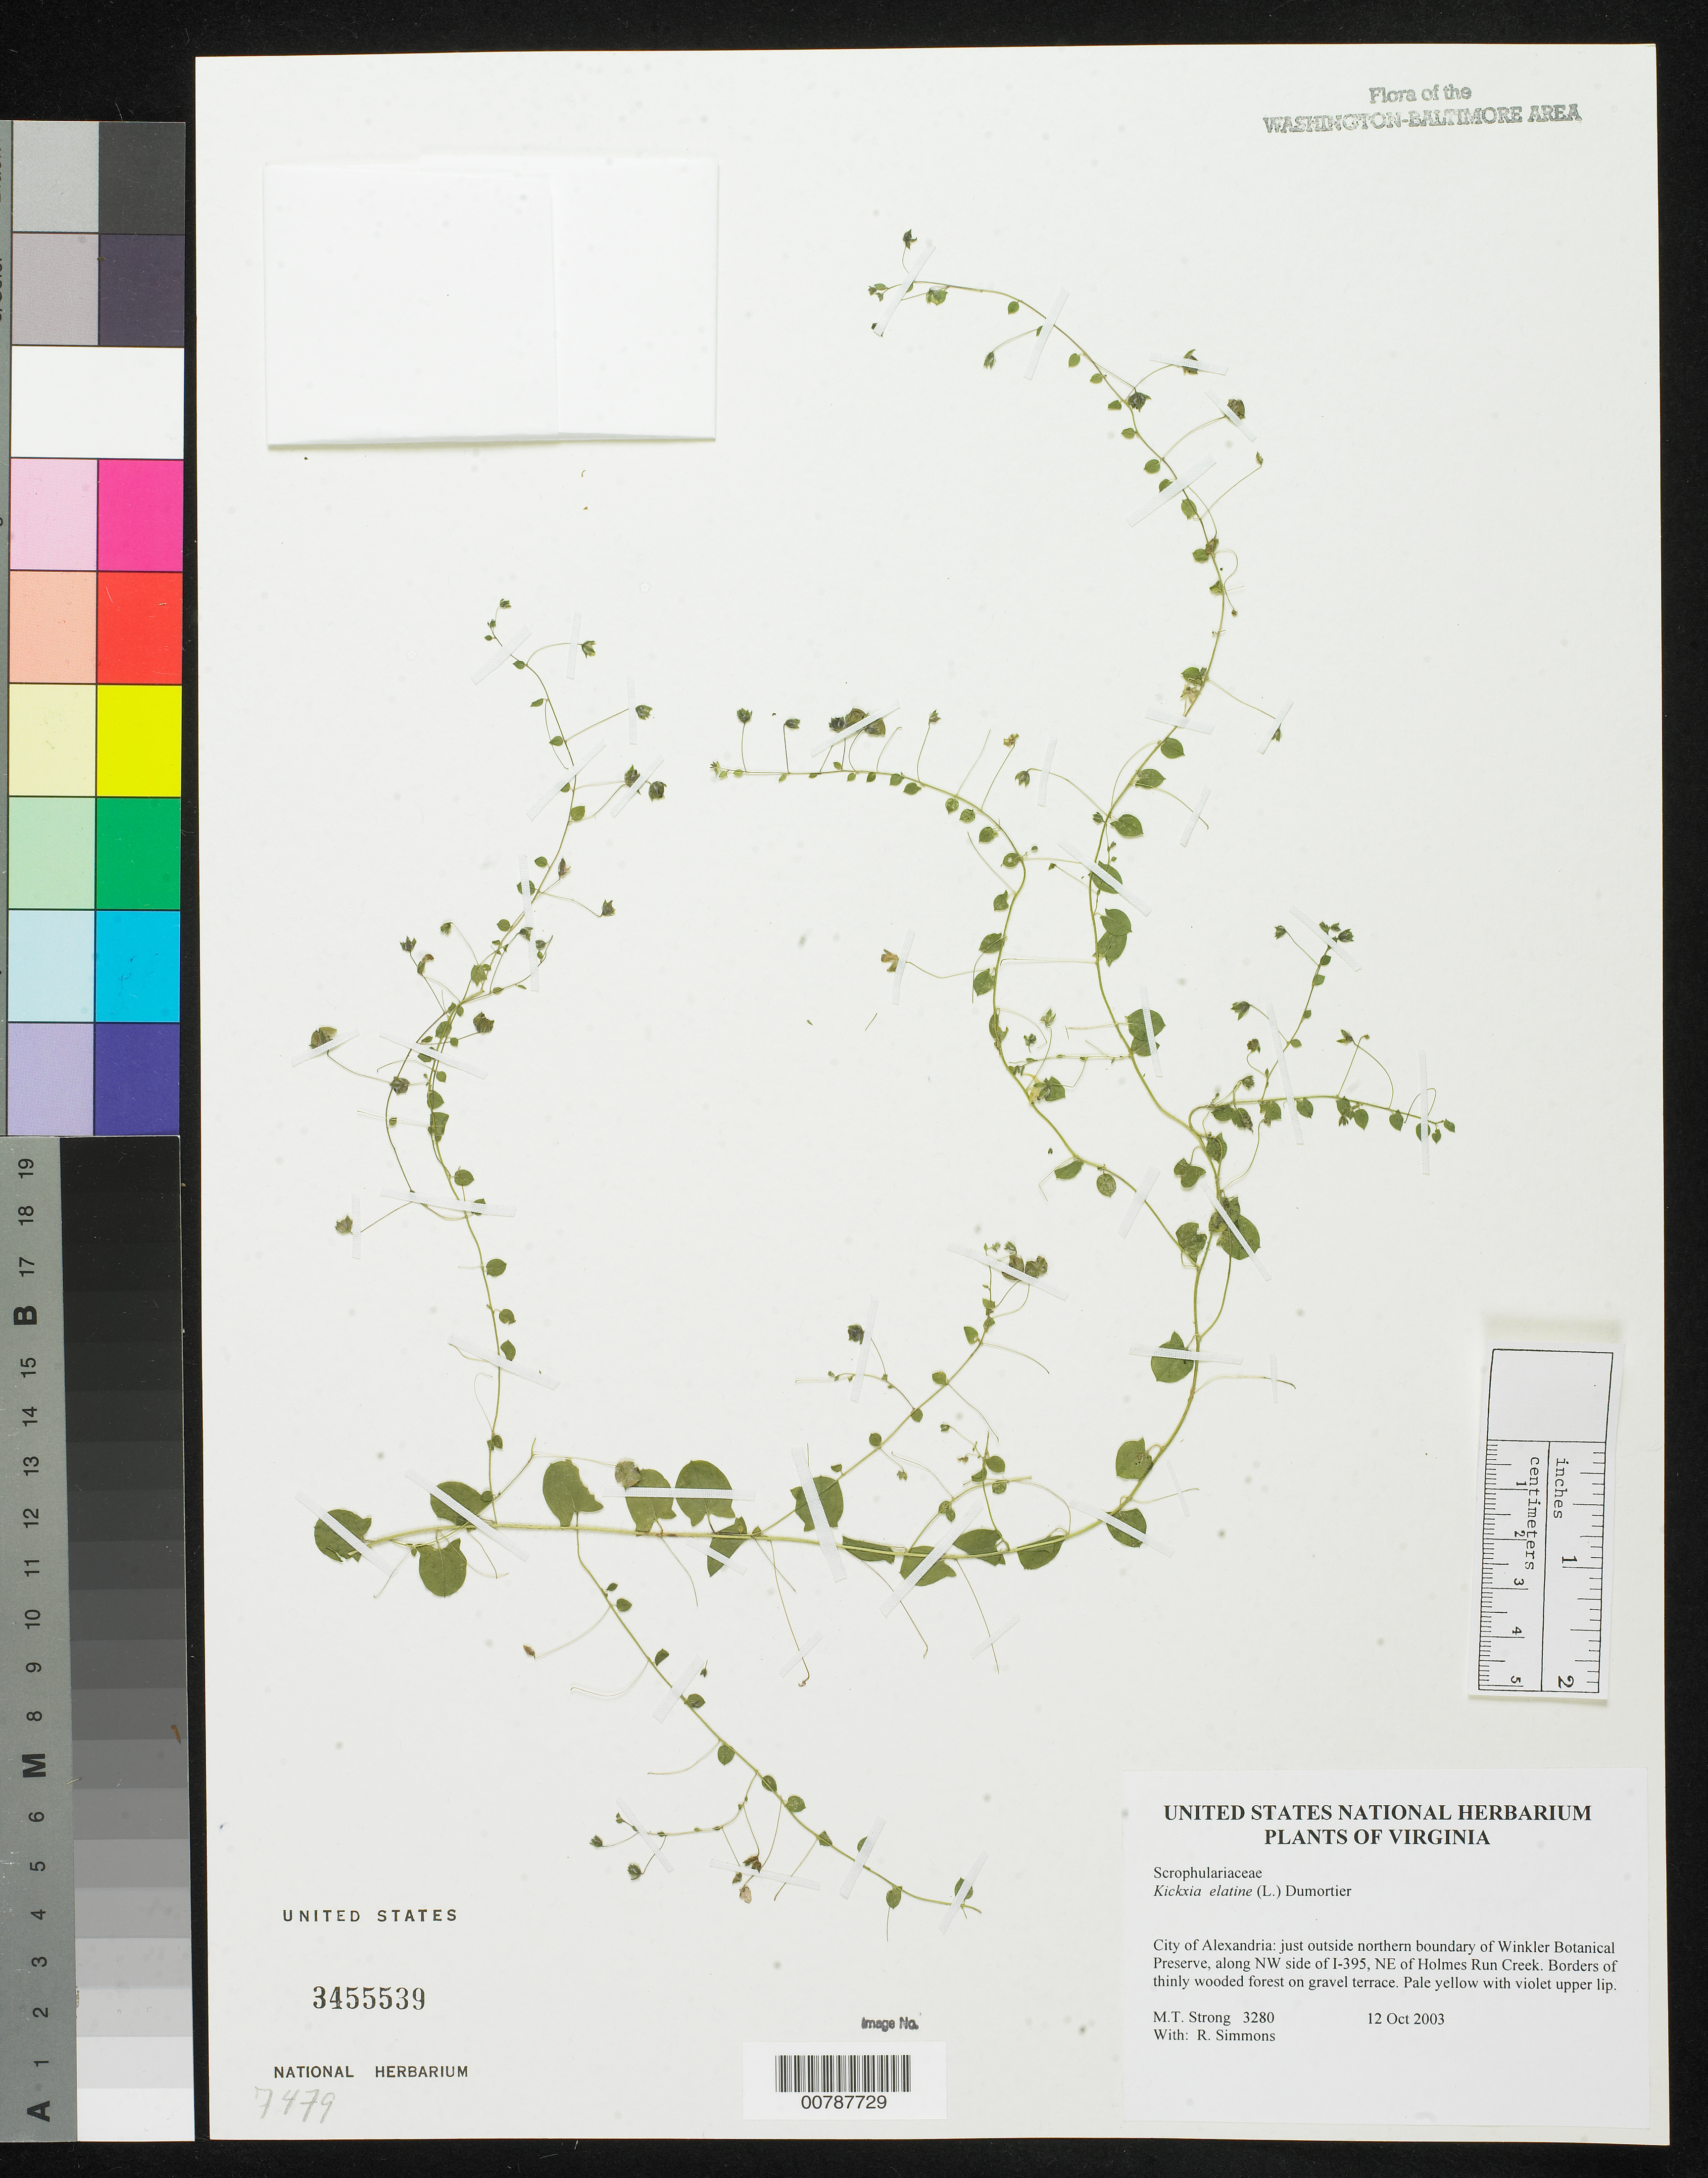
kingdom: Plantae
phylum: Tracheophyta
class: Magnoliopsida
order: Lamiales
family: Plantaginaceae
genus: Kickxia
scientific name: Kickxia elatine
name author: (L.) Dumort.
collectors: M. T. Strong & R. Simmons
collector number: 3280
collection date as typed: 12 Oct 2003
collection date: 2003-10-12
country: United States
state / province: Virginia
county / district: City of Alexandria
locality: just outside northern boundary of Winkler Botanical Preserve, along NW side of I-395, NE of Holmes Run Creek.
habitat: Borders of thinly wooded forest on gravel terrace.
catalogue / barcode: US 3455539